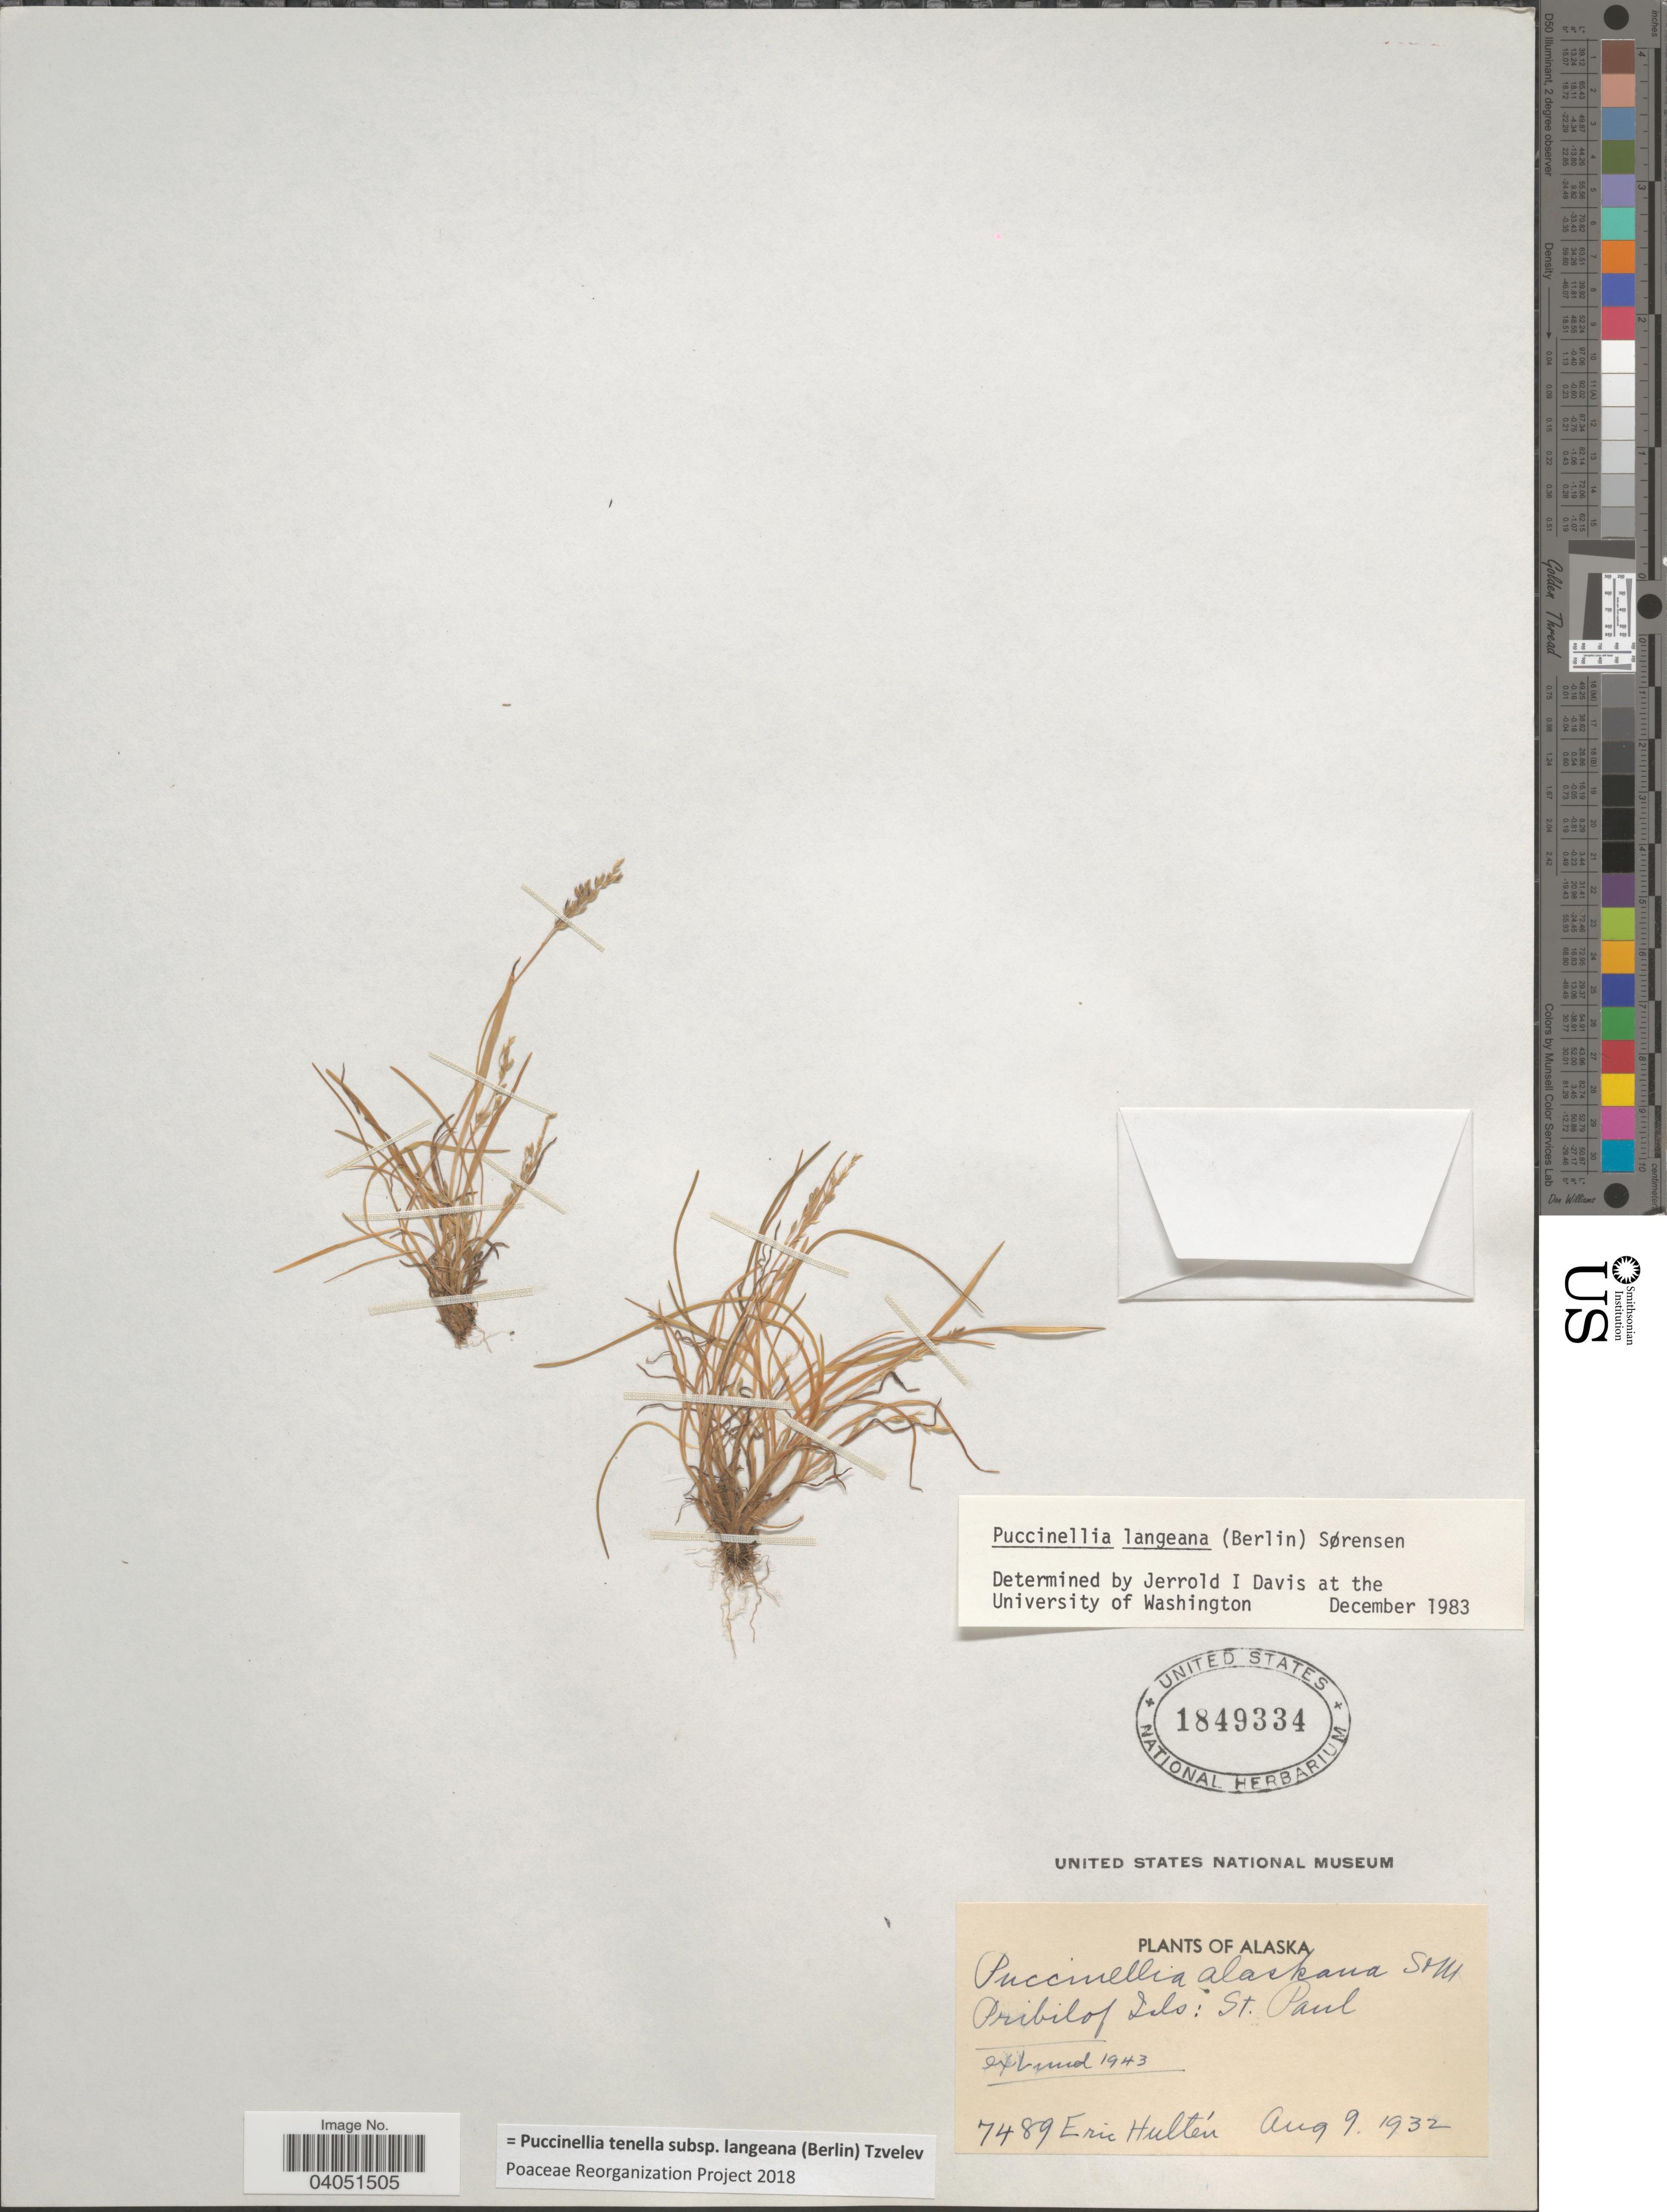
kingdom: Plantae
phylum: Tracheophyta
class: Liliopsida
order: Poales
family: Poaceae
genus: Puccinellia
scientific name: Puccinellia tenella subsp. langeana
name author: (Berlin) Tzvelev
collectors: E. G. Hultén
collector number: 7489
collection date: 1932-08-09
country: United States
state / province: Alaska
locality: Pribilof Isls: St. Paul.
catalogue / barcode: US 1849334